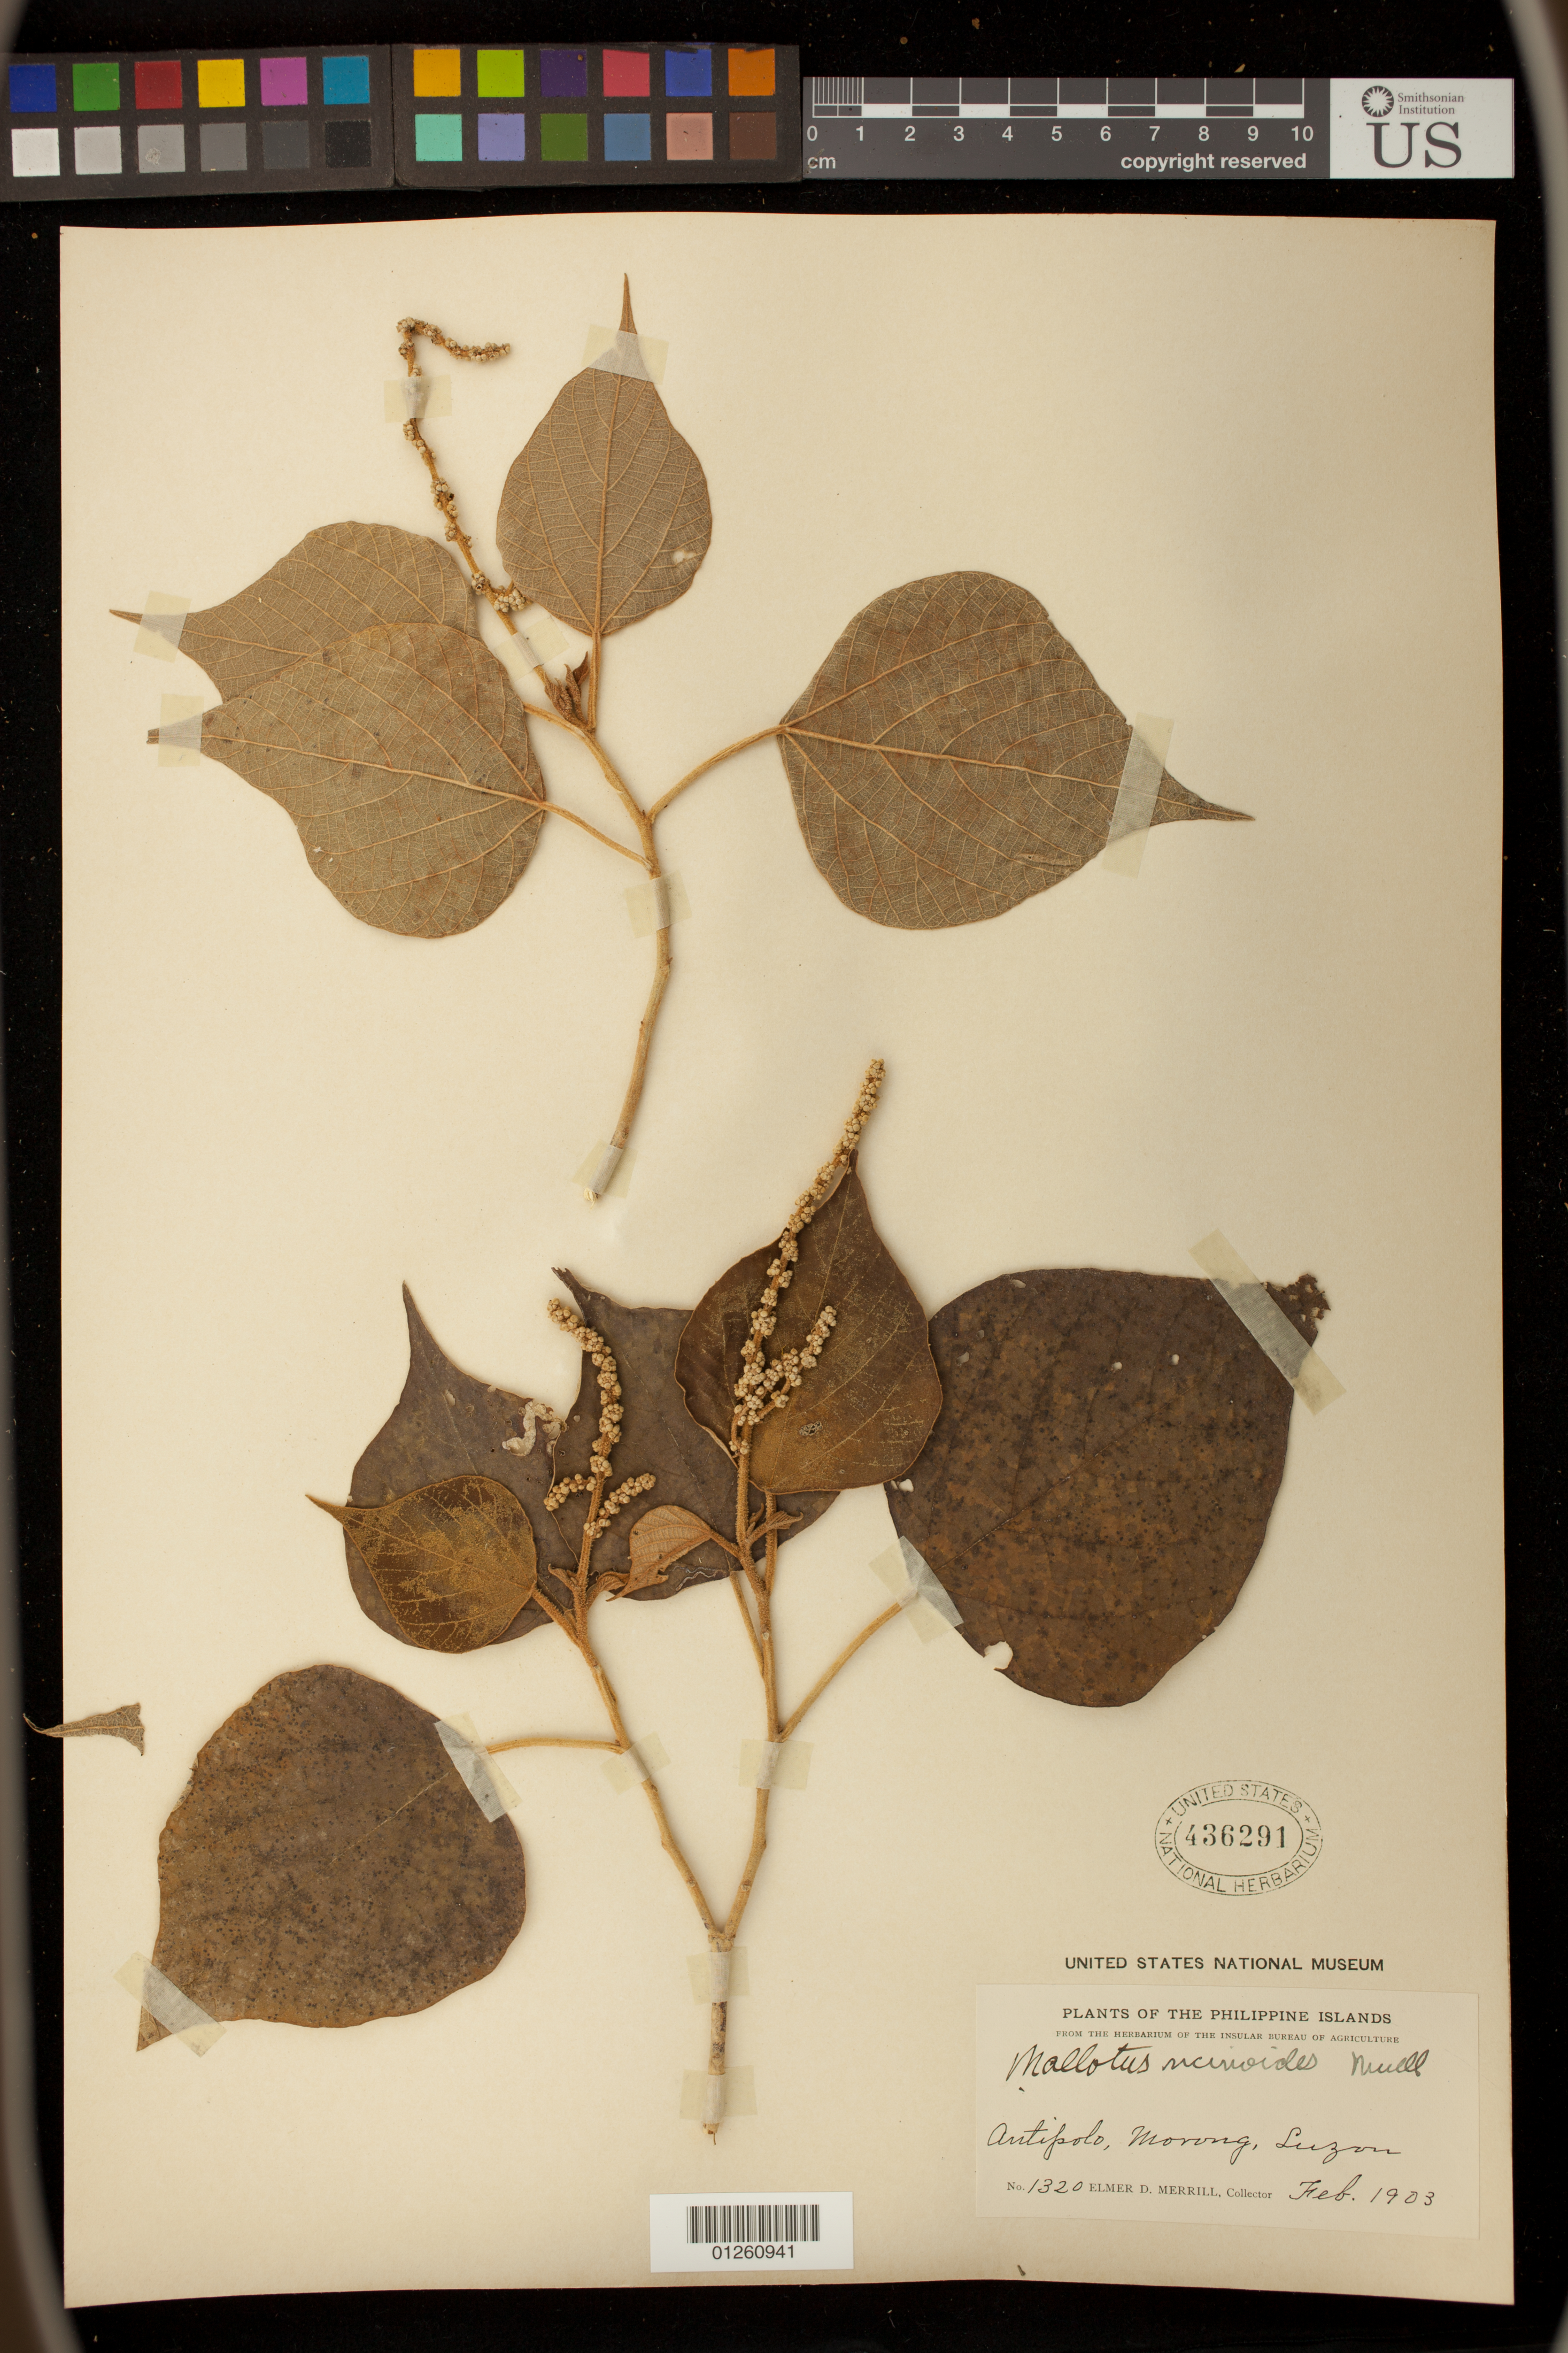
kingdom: Plantae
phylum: Tracheophyta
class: Magnoliopsida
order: Malpighiales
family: Euphorbiaceae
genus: Mallotus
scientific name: Mallotus ricinoides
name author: (Pers.) Müll. Arg.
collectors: E. D. Merrill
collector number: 1320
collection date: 1903-02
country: Philippines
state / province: Calabarzon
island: Luzon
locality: Antipolo, Morong, Luzon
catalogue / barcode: US 436291